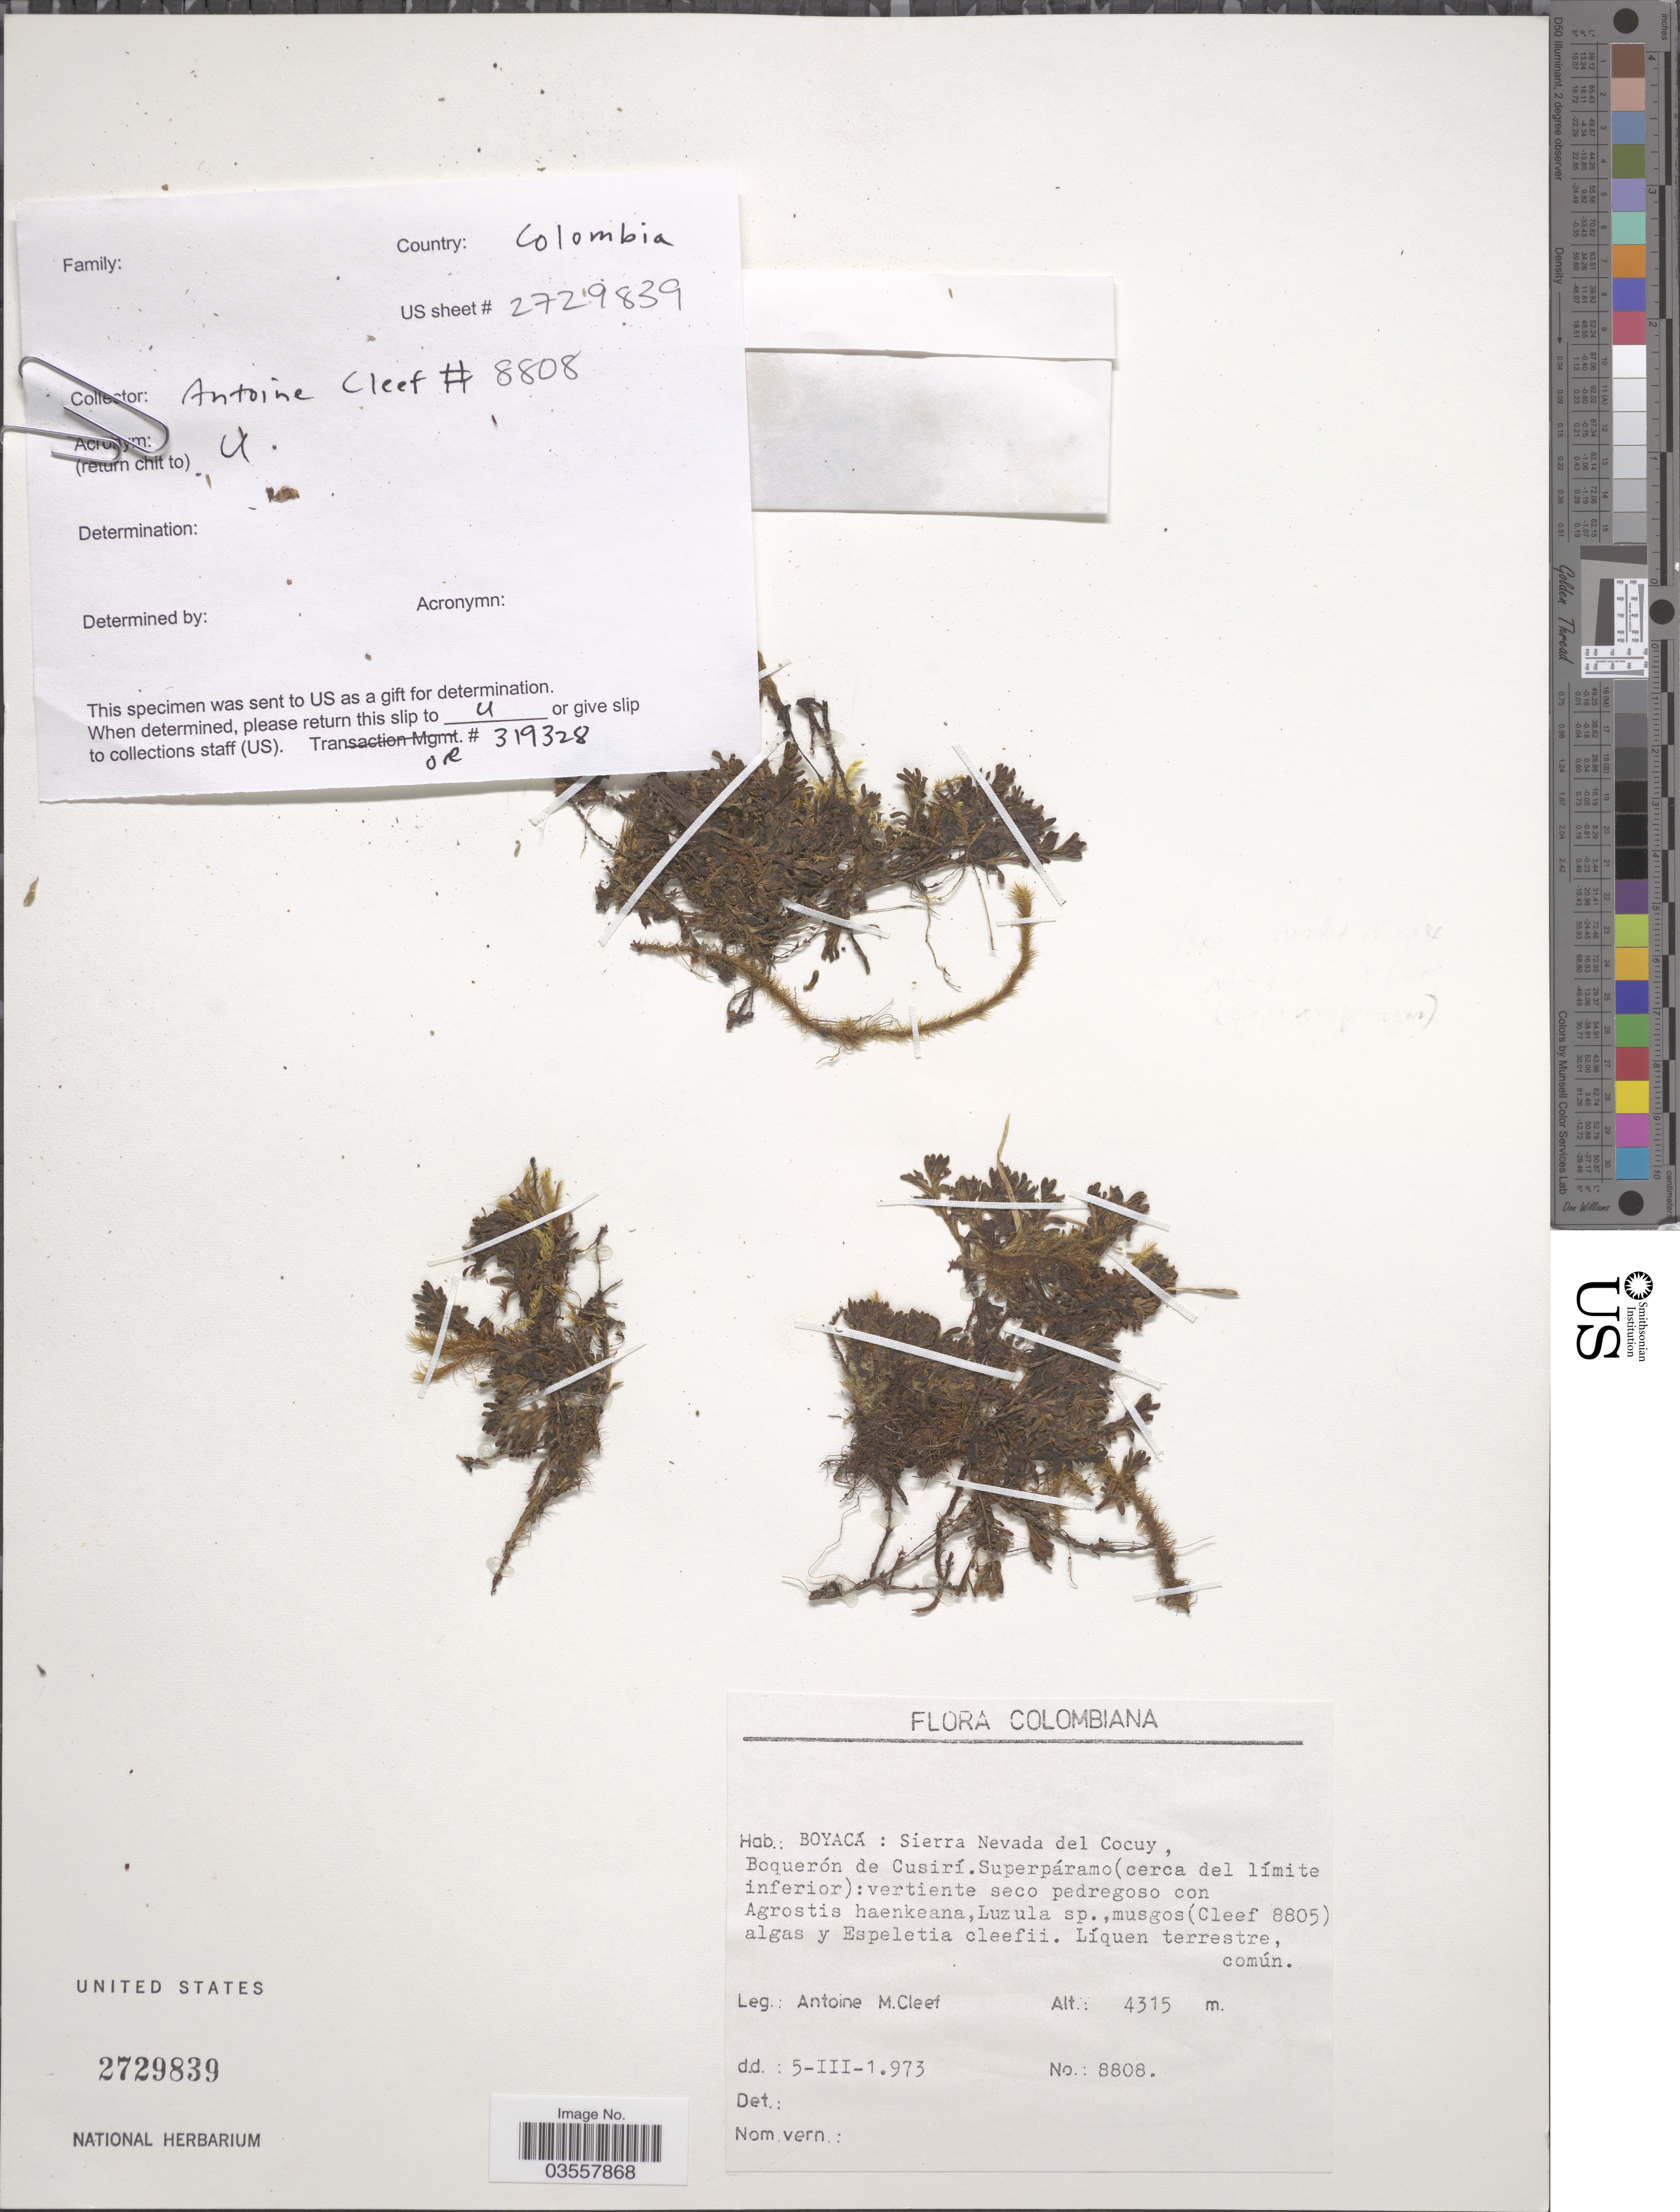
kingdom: Plantae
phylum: Tracheophyta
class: Magnoliopsida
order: Caryophyllales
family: Caryophyllaceae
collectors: A. M. Cleef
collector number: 8808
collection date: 1973-03-05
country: Colombia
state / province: Boyacá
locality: Sierra Nevada del Cocuy, Boquerón de Cusirí. Superpáramo (cerca del límite inferior).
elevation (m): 4315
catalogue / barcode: US 2729839